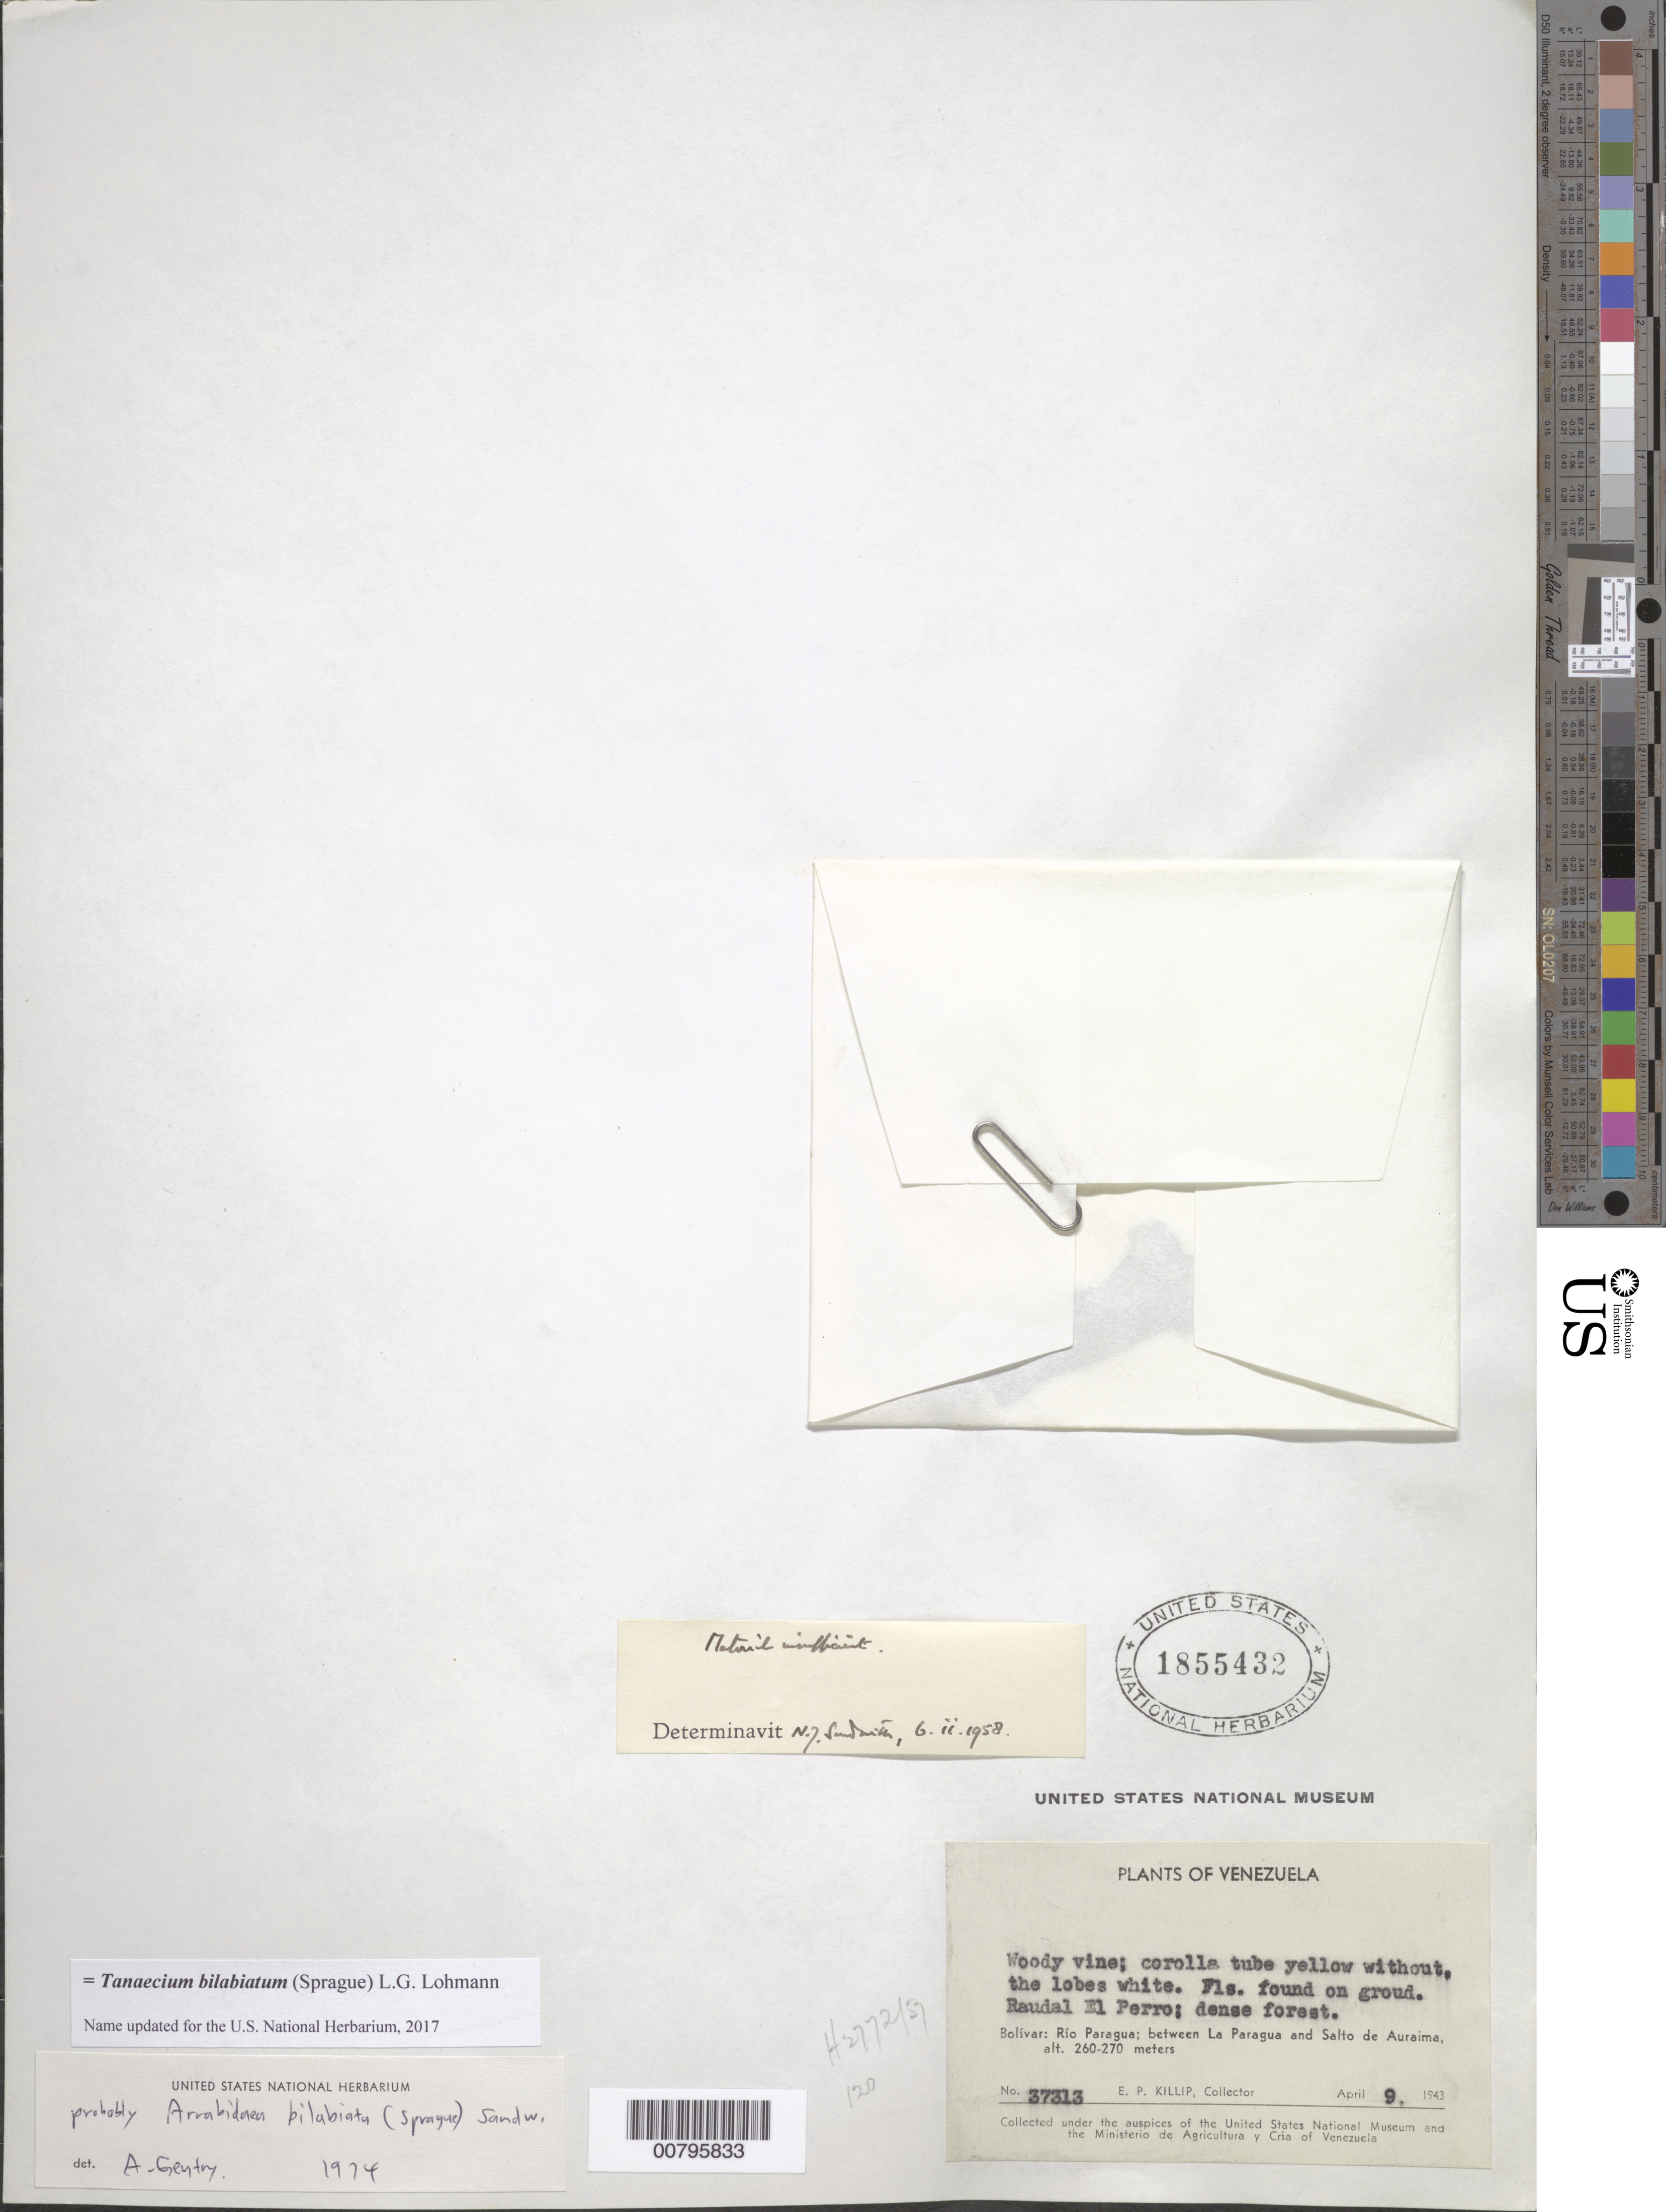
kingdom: Plantae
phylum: Tracheophyta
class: Magnoliopsida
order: Lamiales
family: Bignoniaceae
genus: Tanaecium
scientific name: Tanaecium bilabiatum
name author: (Sprague) L.G. Lohmann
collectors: E. P. Killip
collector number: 37313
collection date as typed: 9-Apr-43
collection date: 1943-04-09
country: Venezuela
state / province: Bolívar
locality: Raudal El Perro; Río Paragua, between La Paragua and Salto de Auraima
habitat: Dense forest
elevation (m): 260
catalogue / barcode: US 1855432